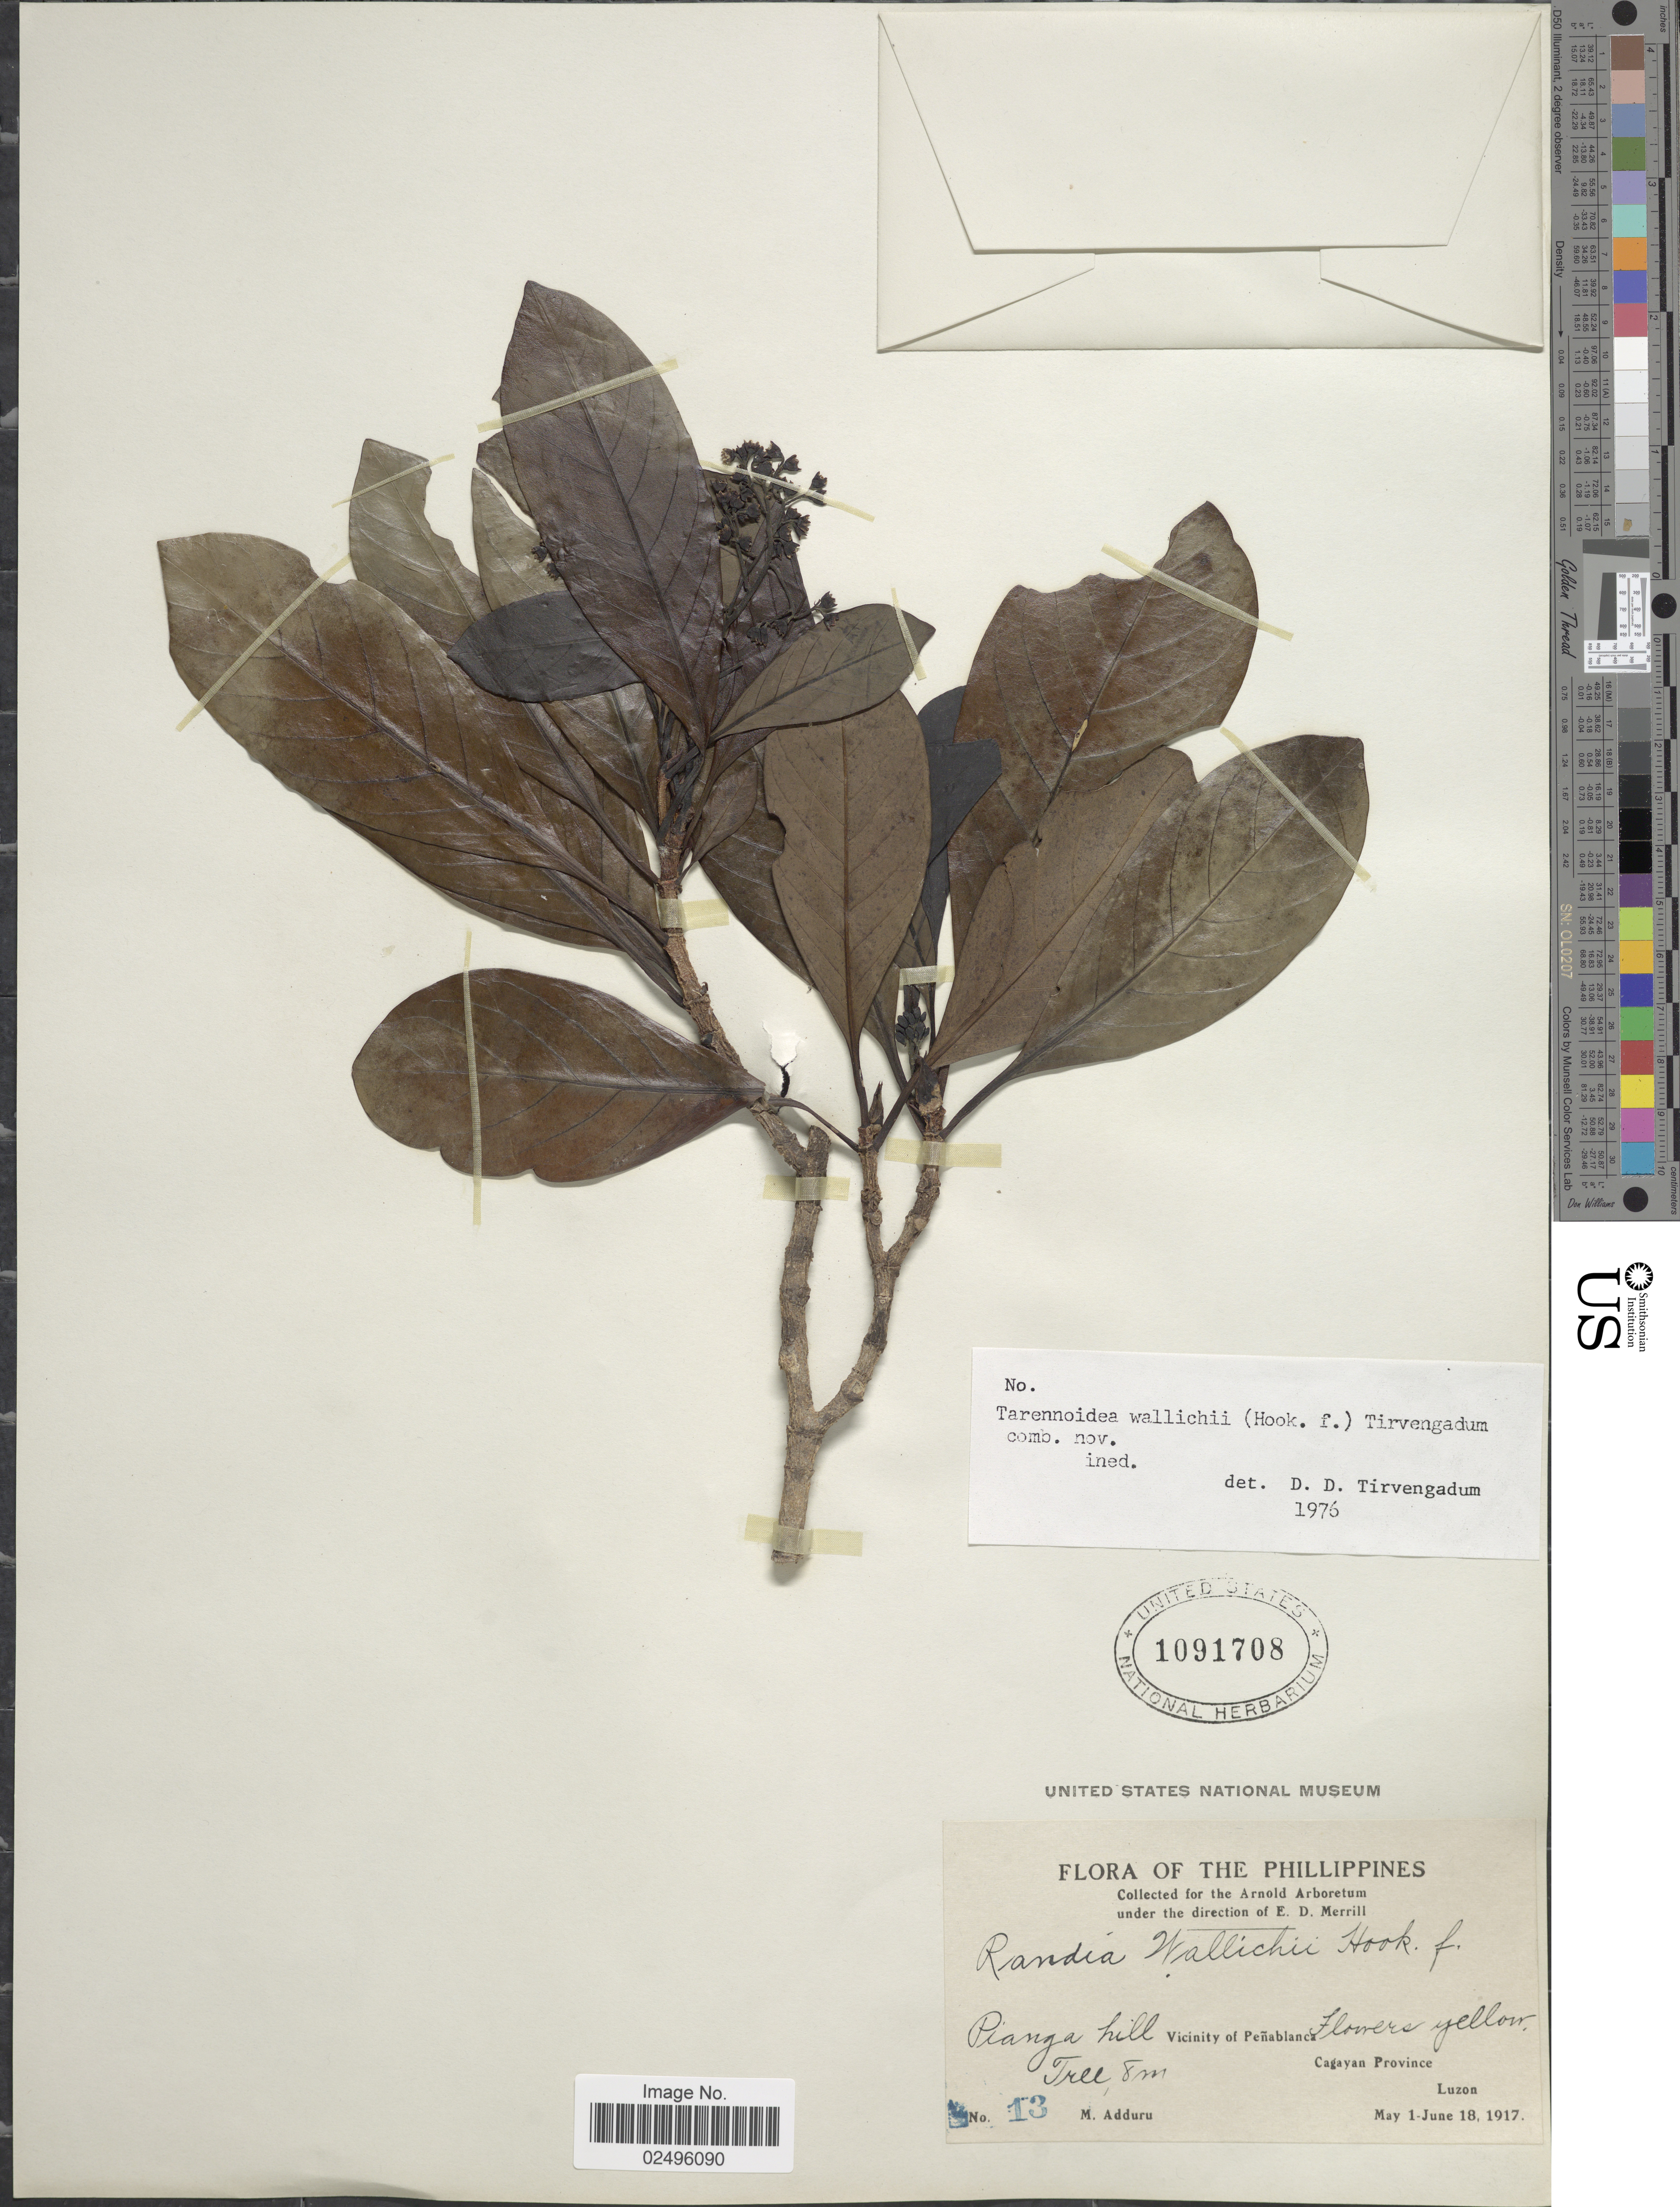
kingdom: Plantae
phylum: Tracheophyta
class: Magnoliopsida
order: Gentianales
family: Rubiaceae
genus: Tarennoidea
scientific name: Tarennoidea wallichii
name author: (Hook. f.) Tirveng. & Sastre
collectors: M. Adduru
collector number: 13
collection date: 1917-05-01/1917-06-18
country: Philippines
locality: Pianga hill, Vicinity of Peñablanca, Cagayan Province, Luzon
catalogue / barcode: US 1091708